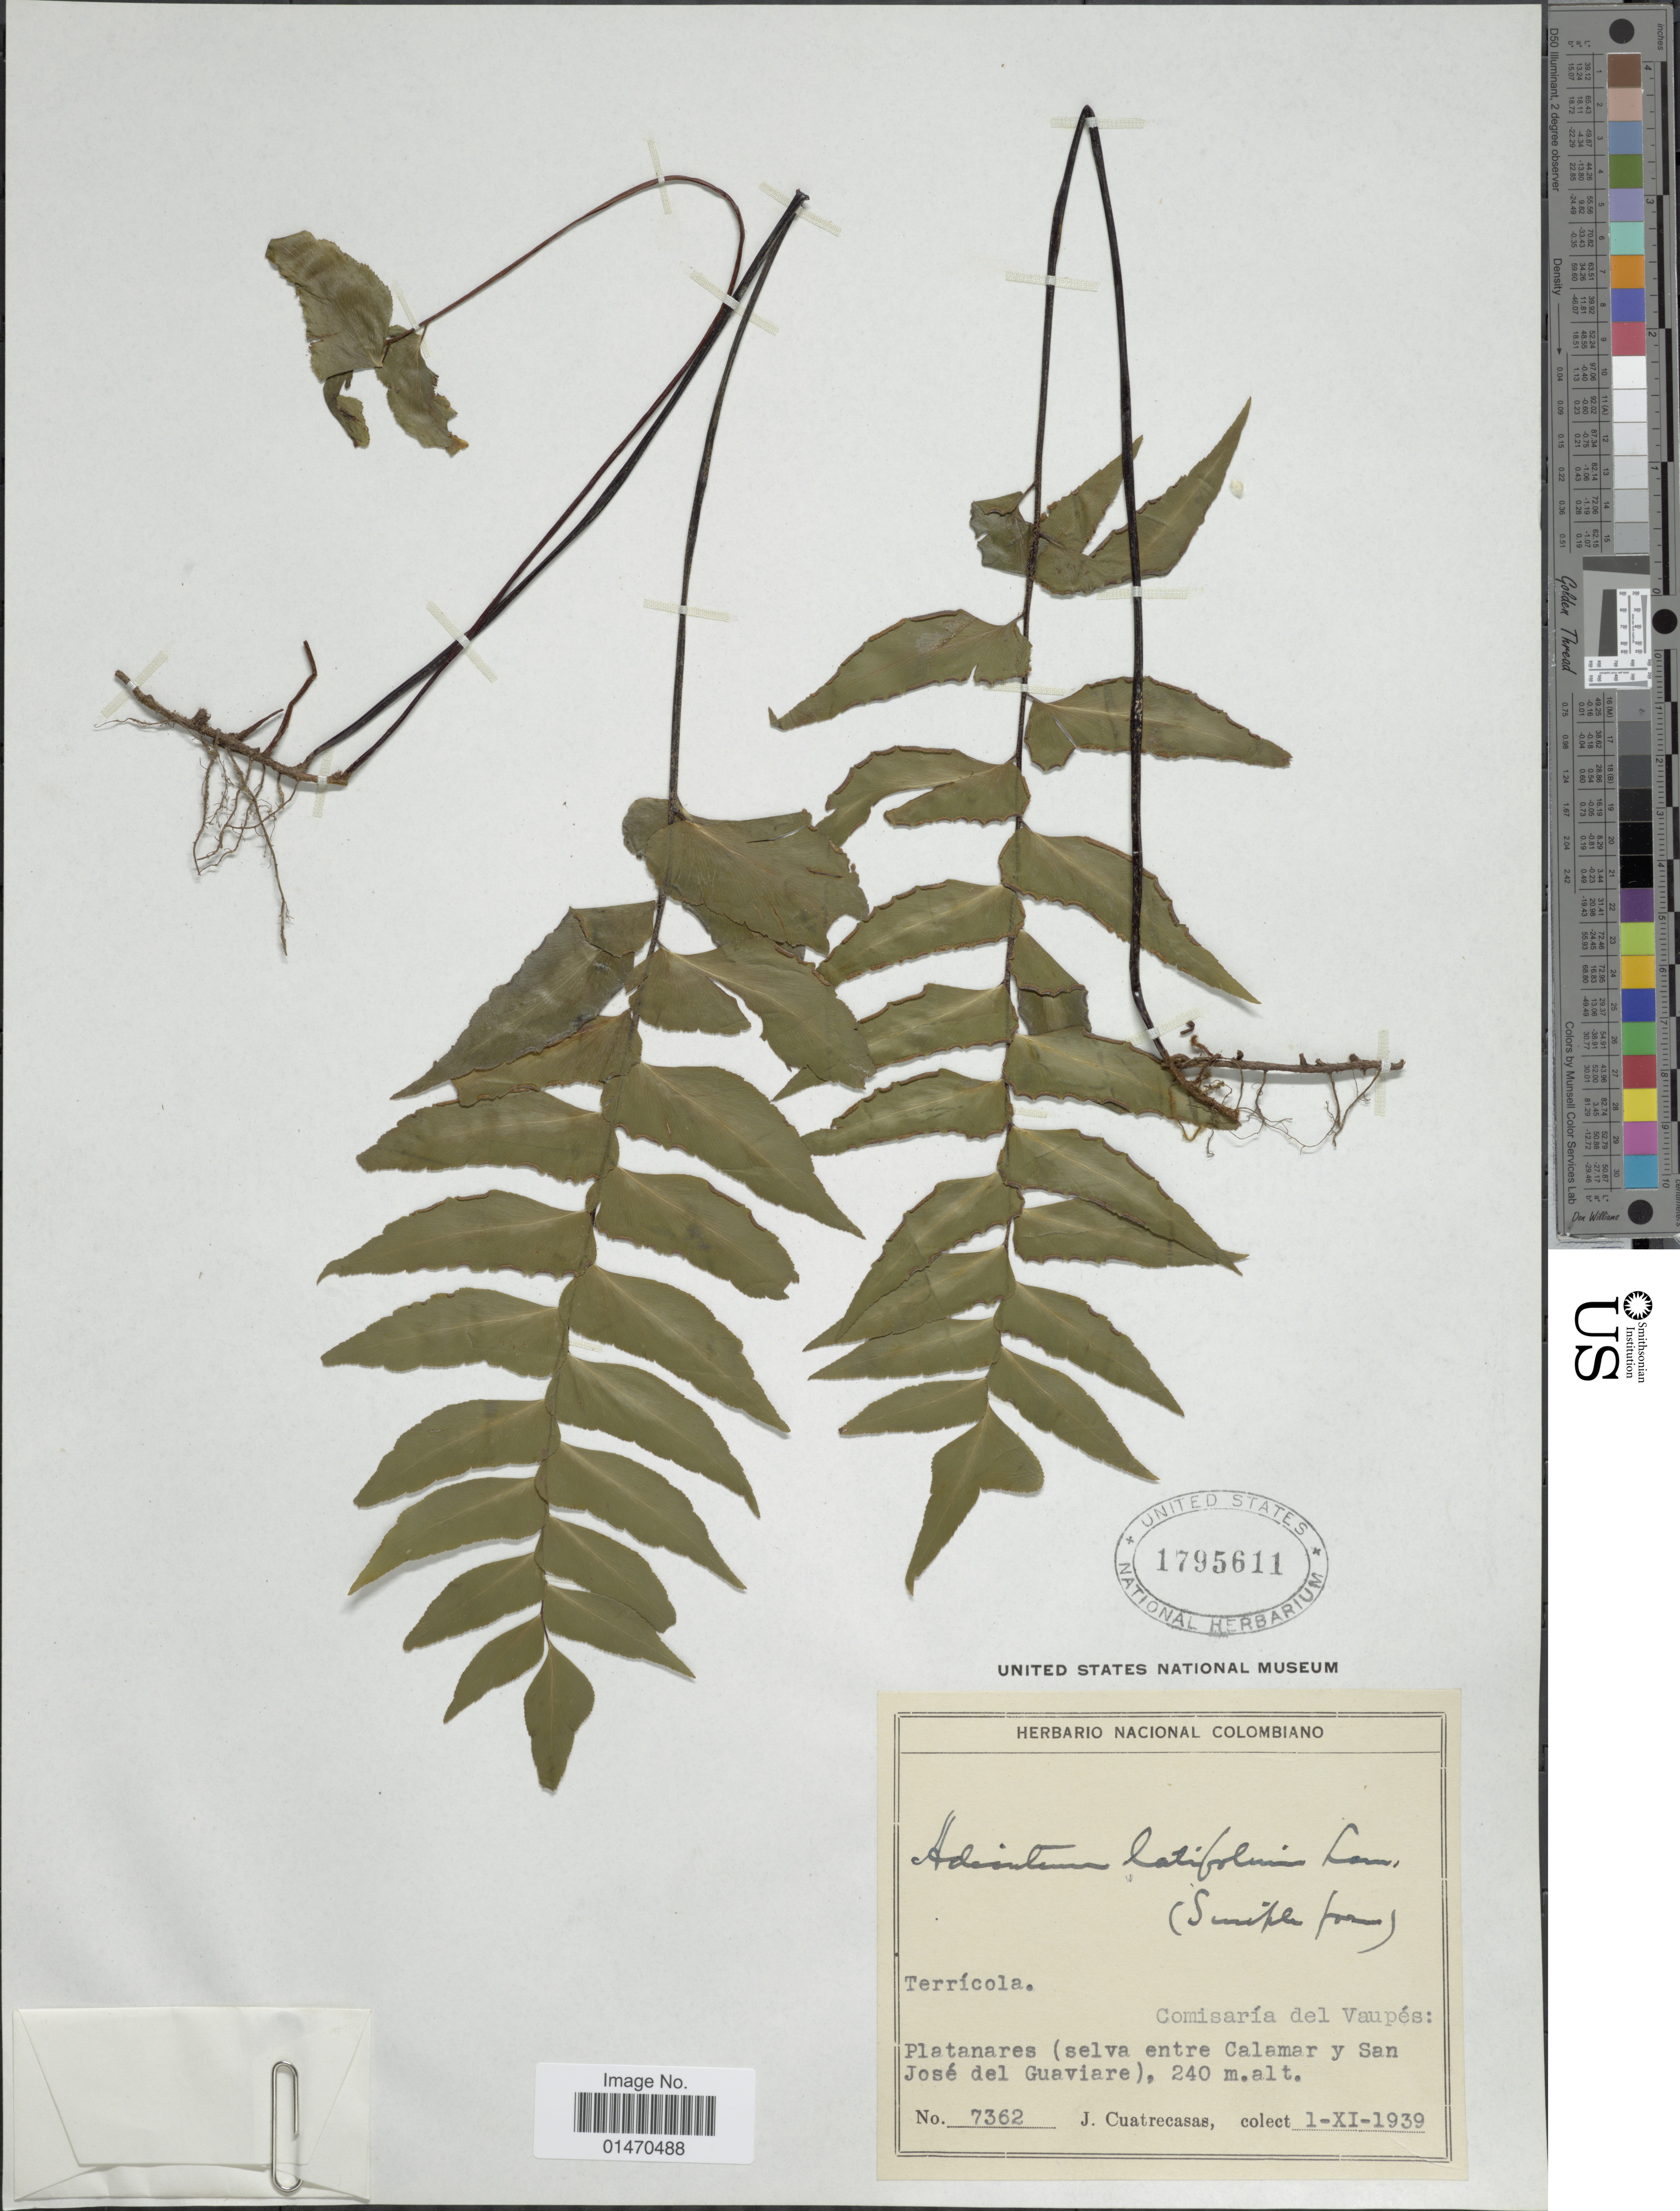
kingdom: Plantae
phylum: Tracheophyta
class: Polypodiopsida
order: Polypodiales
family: Pteridaceae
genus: Adiantum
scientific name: Adiantum latifolium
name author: Lam.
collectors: J. Cuatrecasas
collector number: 7362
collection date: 1939-11-01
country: Colombia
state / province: Vaupés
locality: Comisarioa del Vaupes: Platanares(selva entre Calamar y San José del Guaviare)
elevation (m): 240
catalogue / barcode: US 1795611